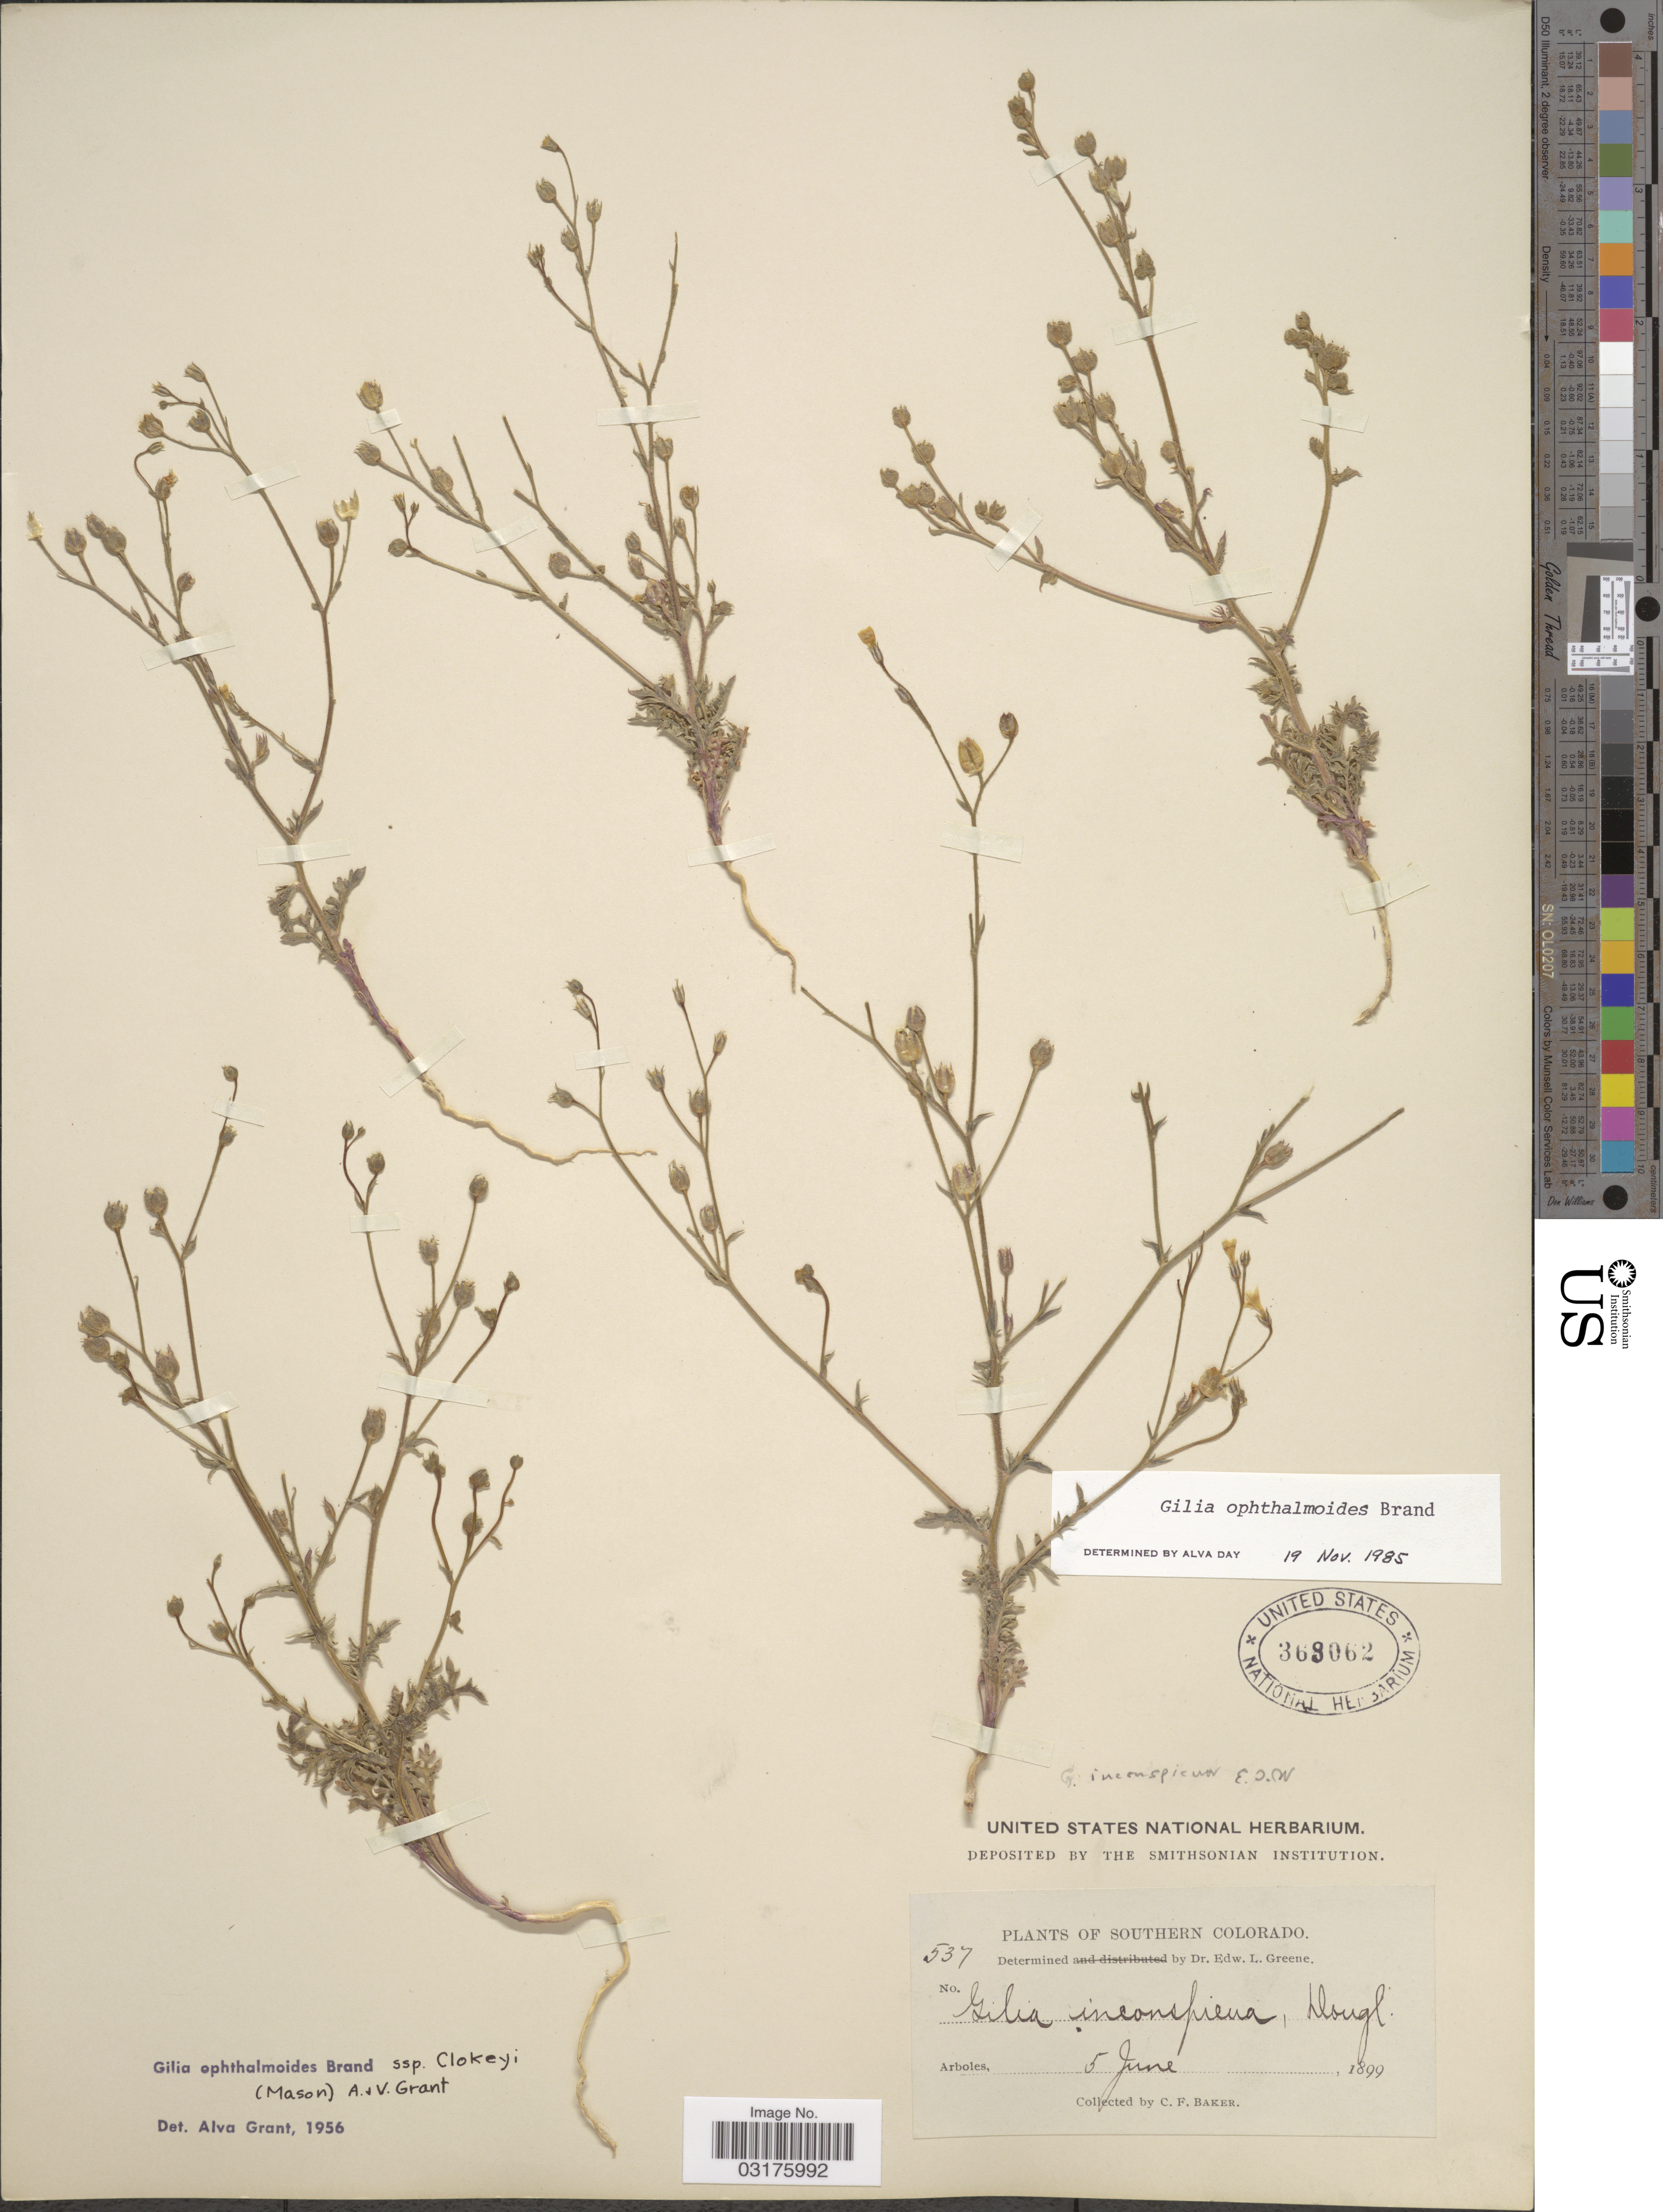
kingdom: Plantae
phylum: Tracheophyta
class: Magnoliopsida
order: Ericales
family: Polemoniaceae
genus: Gilia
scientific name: Gilia ophthalmoides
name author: Brand in Engl.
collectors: C. F. Baker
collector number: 537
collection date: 1899-06-05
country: United States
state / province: Colorado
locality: Southern Colorado.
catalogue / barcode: US 368062